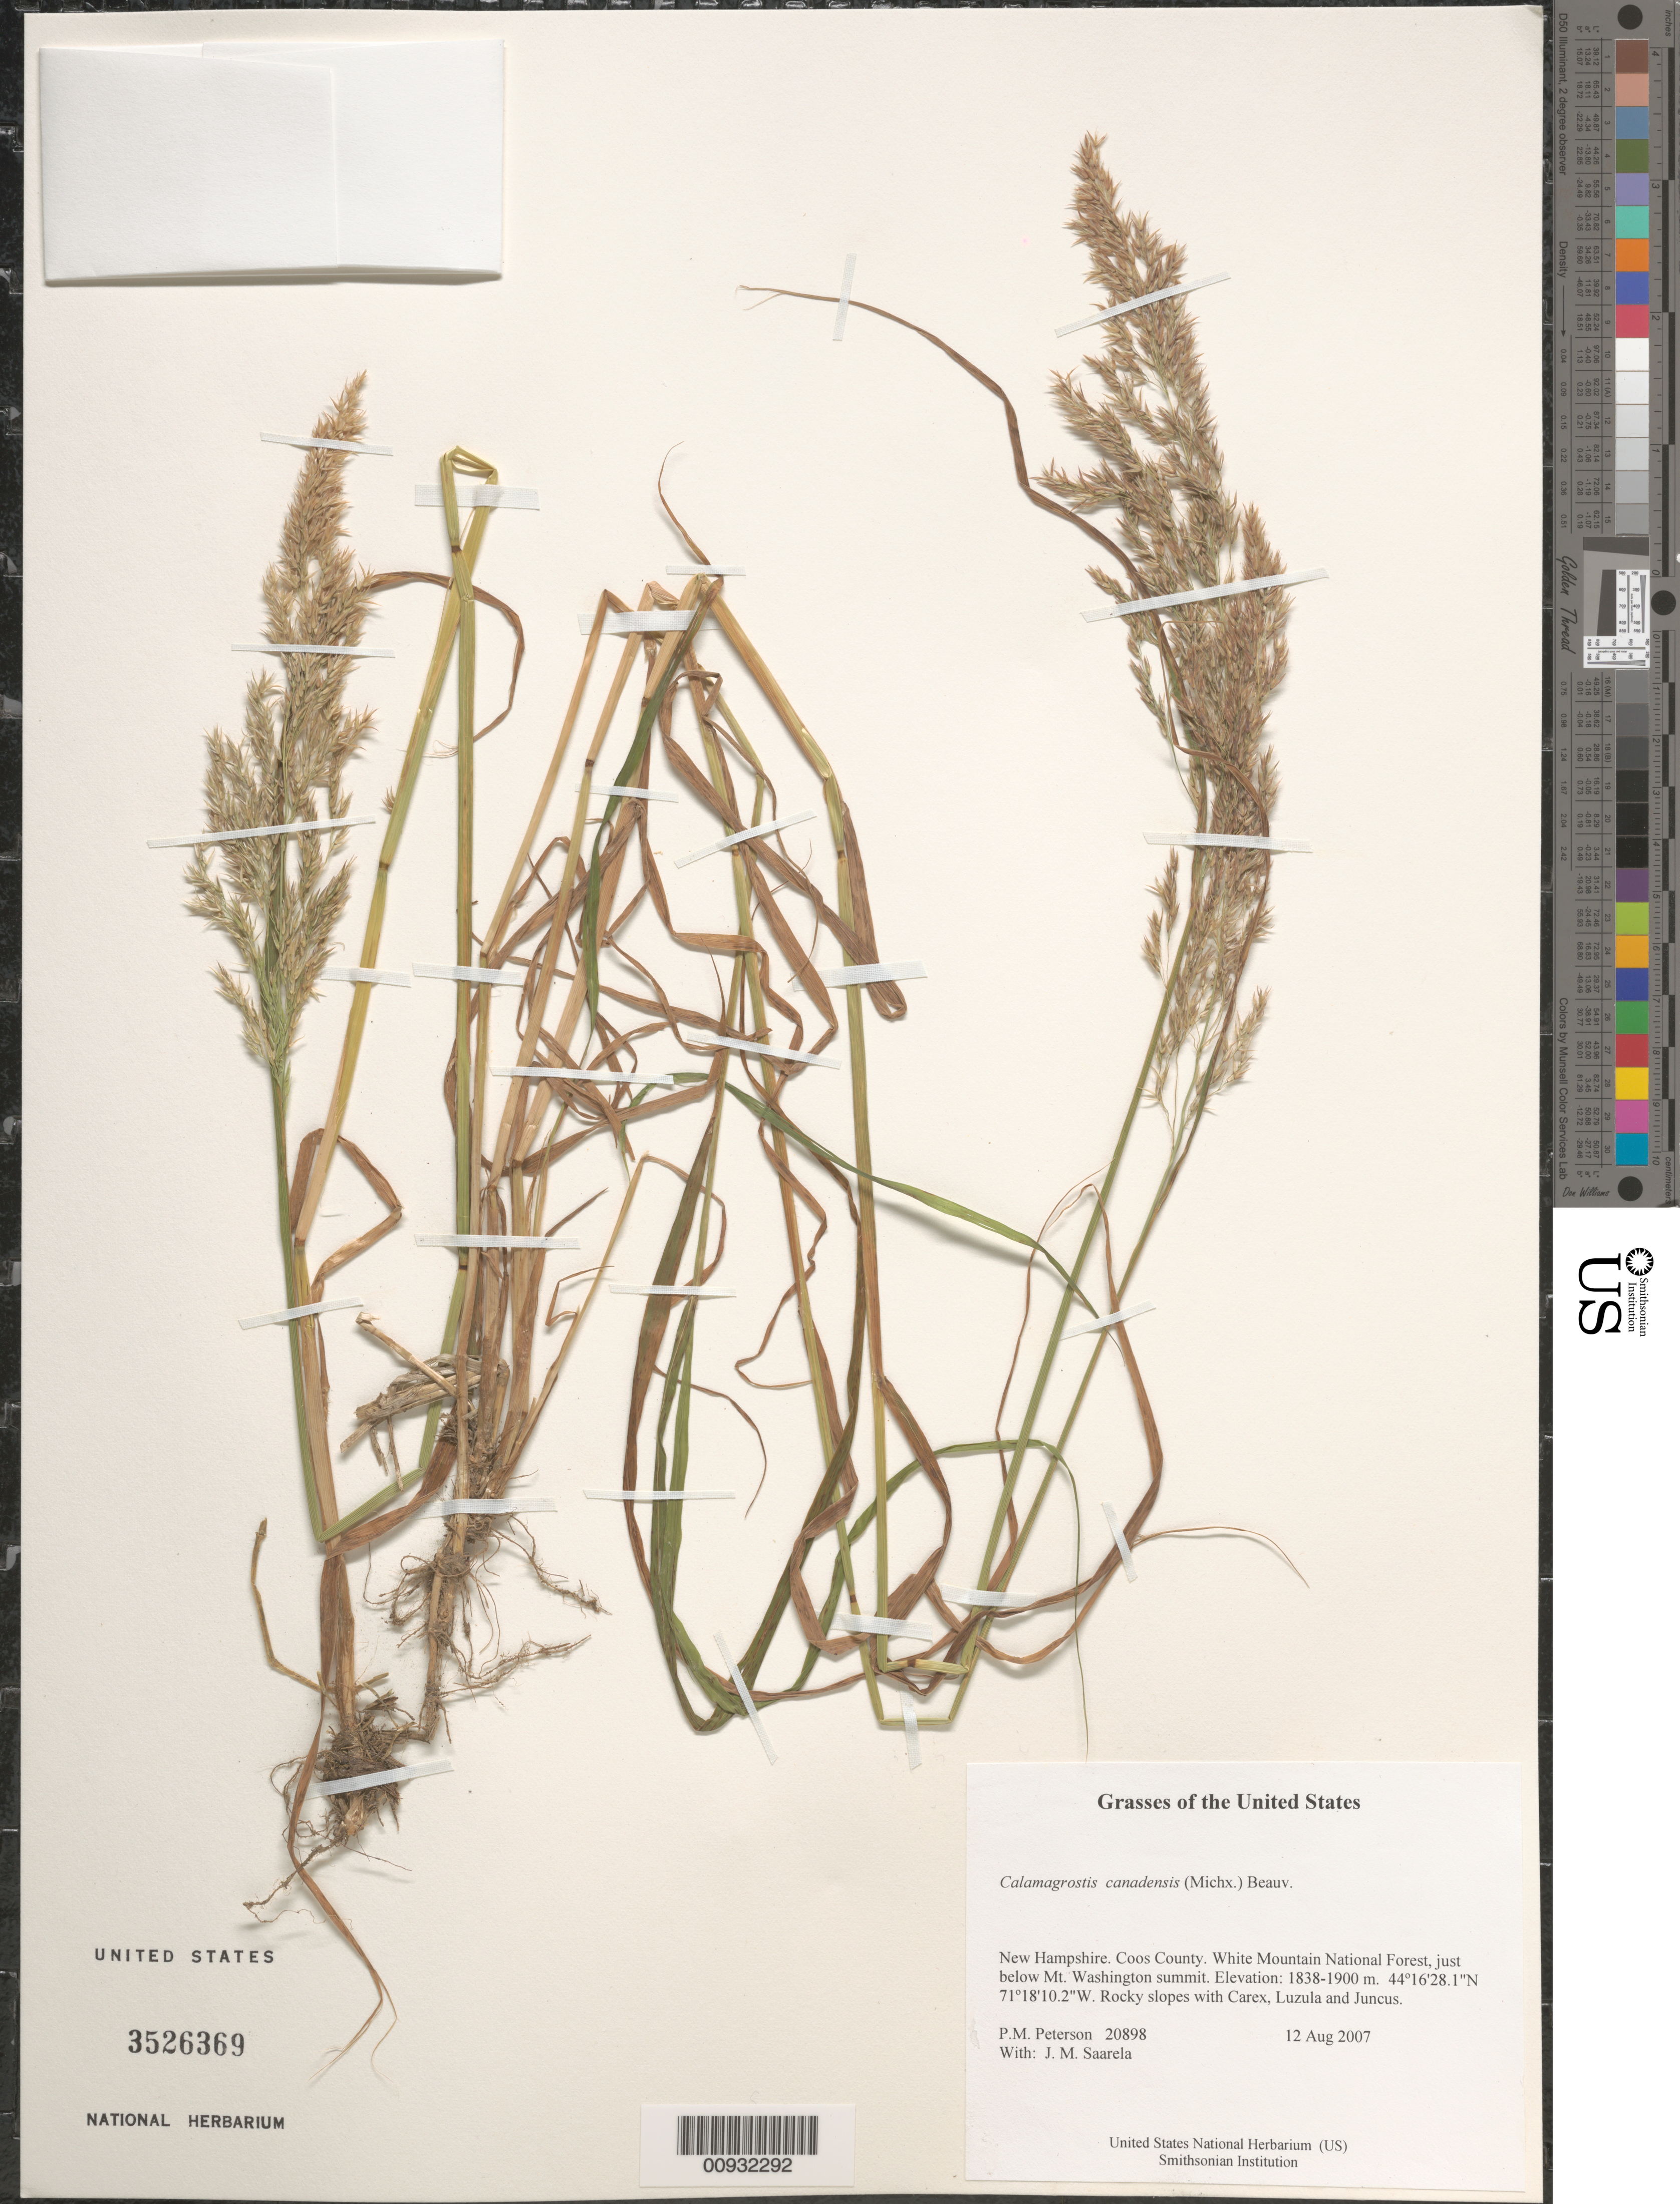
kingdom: Plantae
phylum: Tracheophyta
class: Liliopsida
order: Poales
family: Poaceae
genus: Calamagrostis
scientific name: Calamagrostis canadensis var. langsdorffii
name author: (Link) Inman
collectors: P. M. Peterson & J. Saarela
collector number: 20898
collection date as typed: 12 Aug 2007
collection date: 2007-08-12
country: United States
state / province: New Hampshire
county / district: Coos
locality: White Mountain National Forest, just below Mt. Washington summit.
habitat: Rocky slopes with Carex, Luzula and Juncus.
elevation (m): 1838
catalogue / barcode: US 3526369